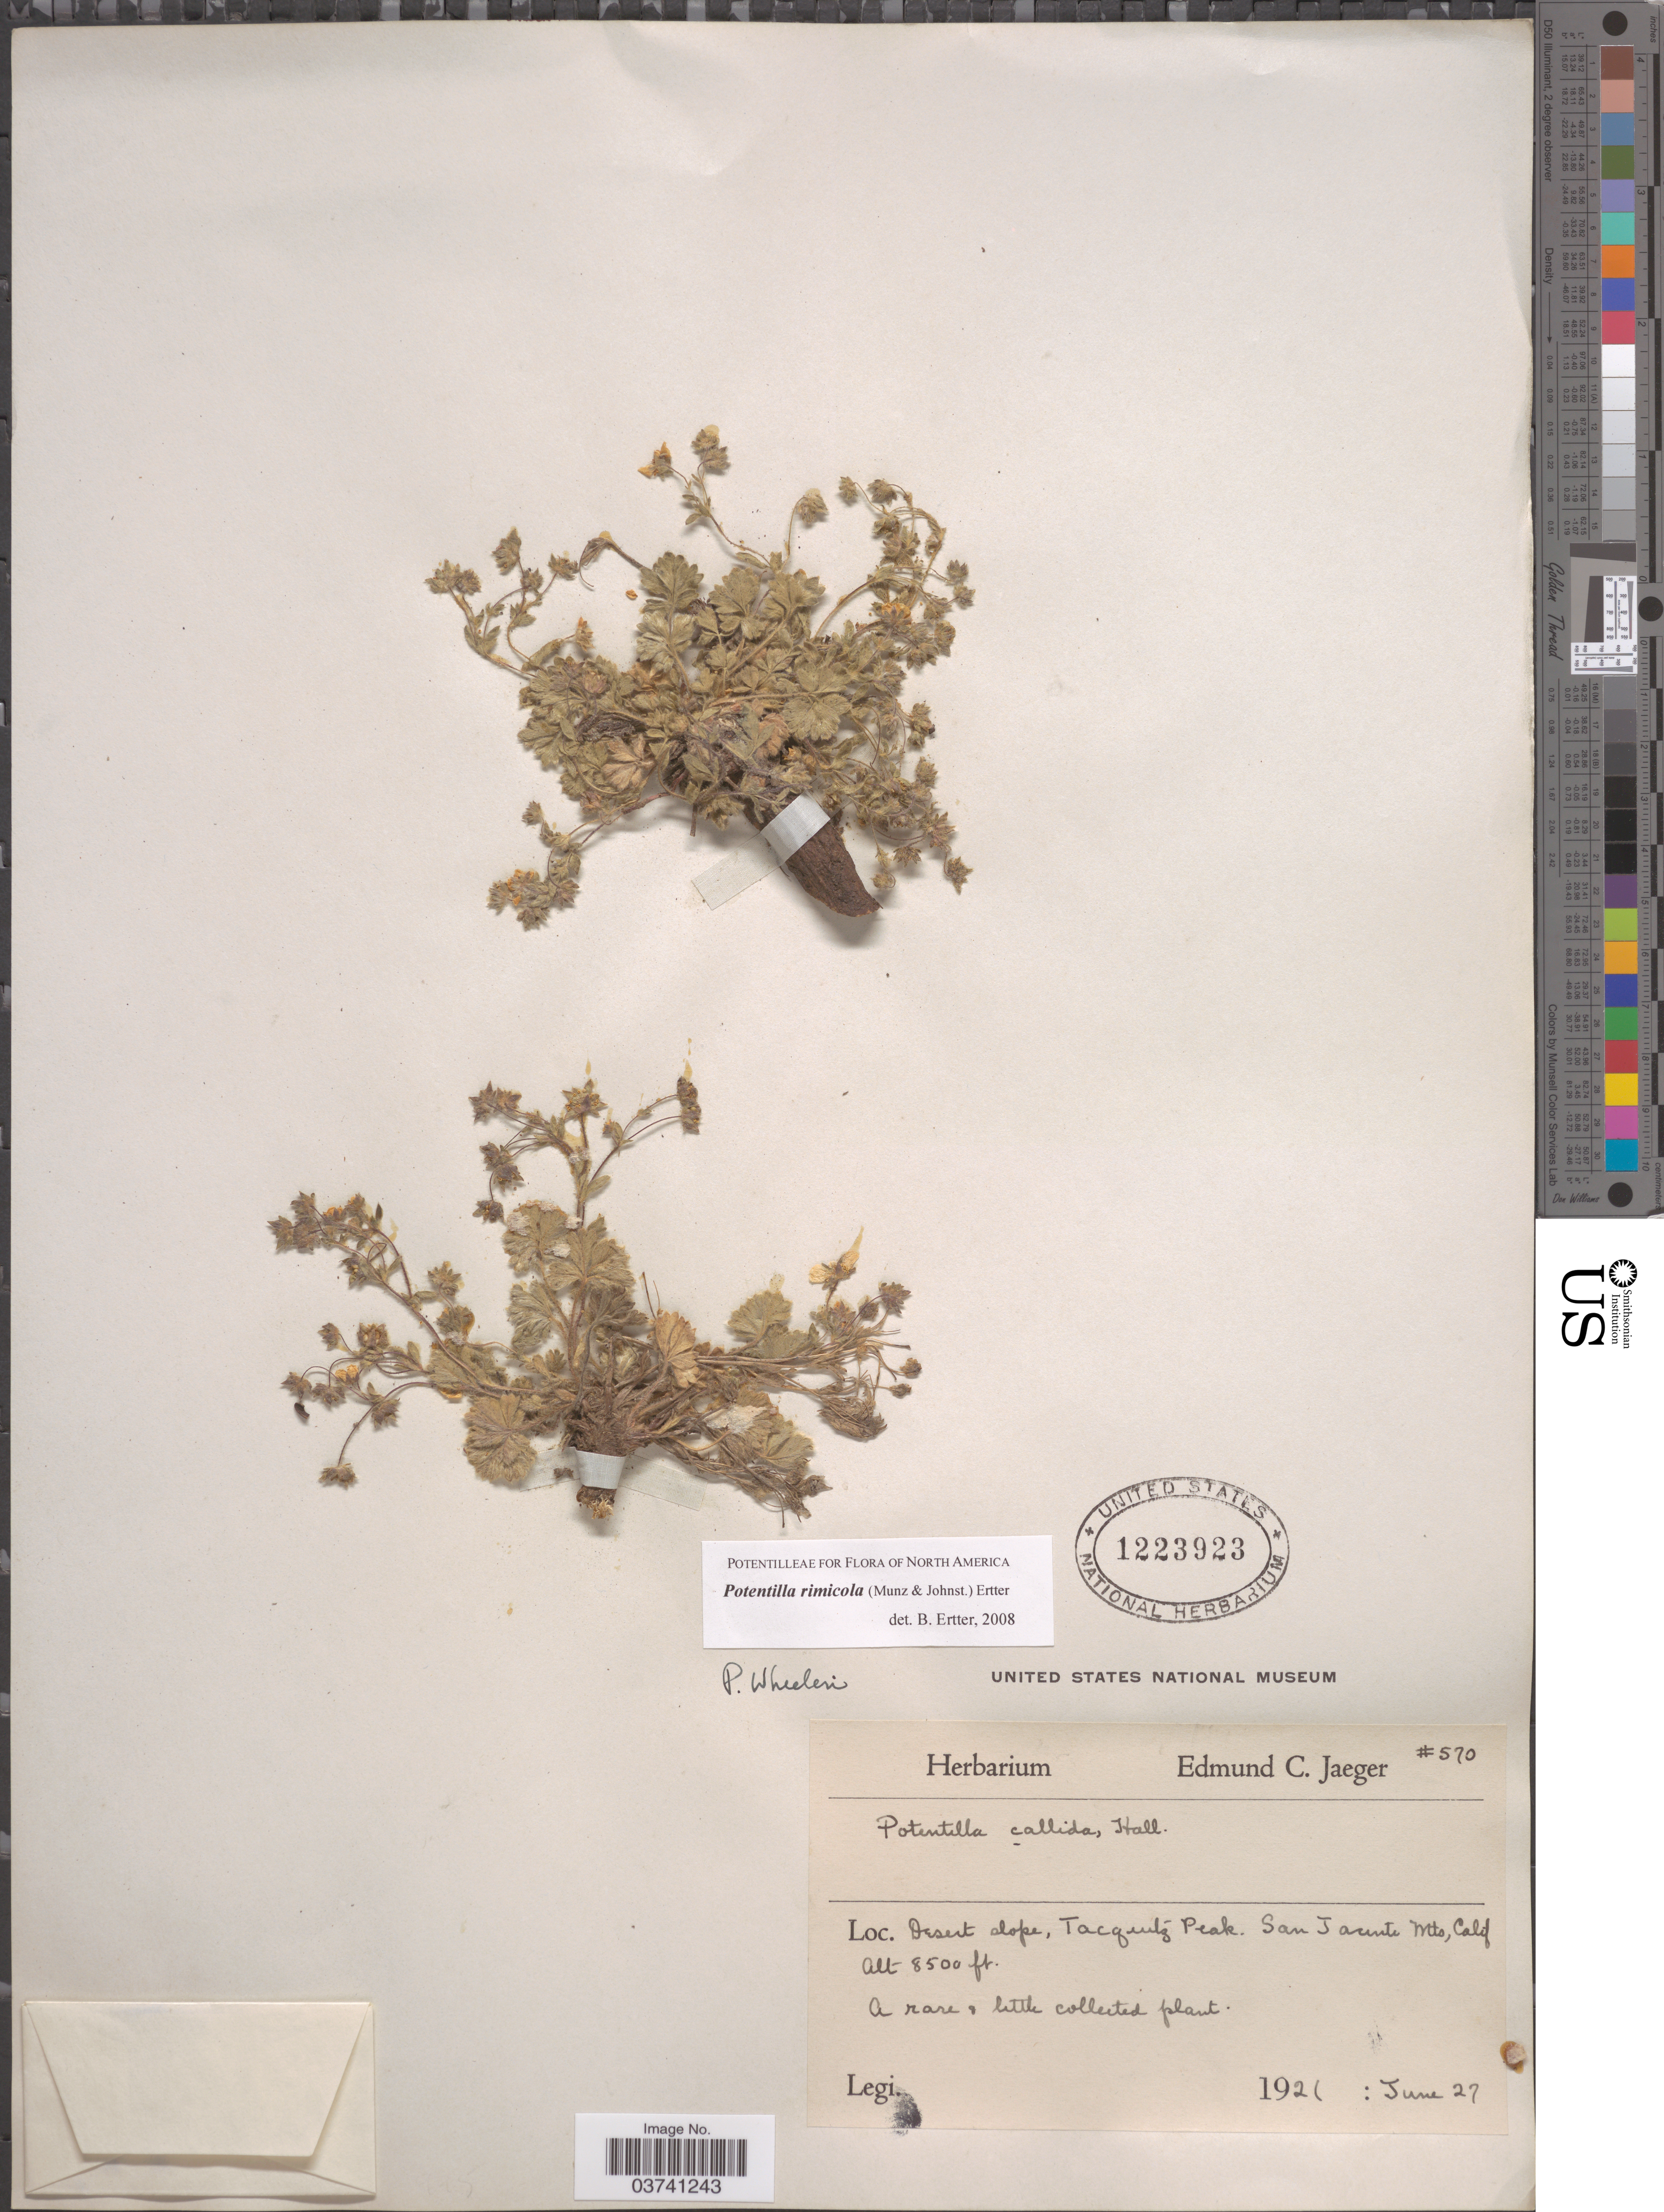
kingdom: Plantae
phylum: Tracheophyta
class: Magnoliopsida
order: Rosales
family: Rosaceae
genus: Potentilla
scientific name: Potentilla rimicola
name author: (Munz & I. M. Johnst.) Ertter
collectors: E. Jaeger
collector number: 570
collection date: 1921-06-27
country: United States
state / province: California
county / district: Riverside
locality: Desert slope, Tacquitz Peak. San Jacinto Mts.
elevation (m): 2591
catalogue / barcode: US 1223923